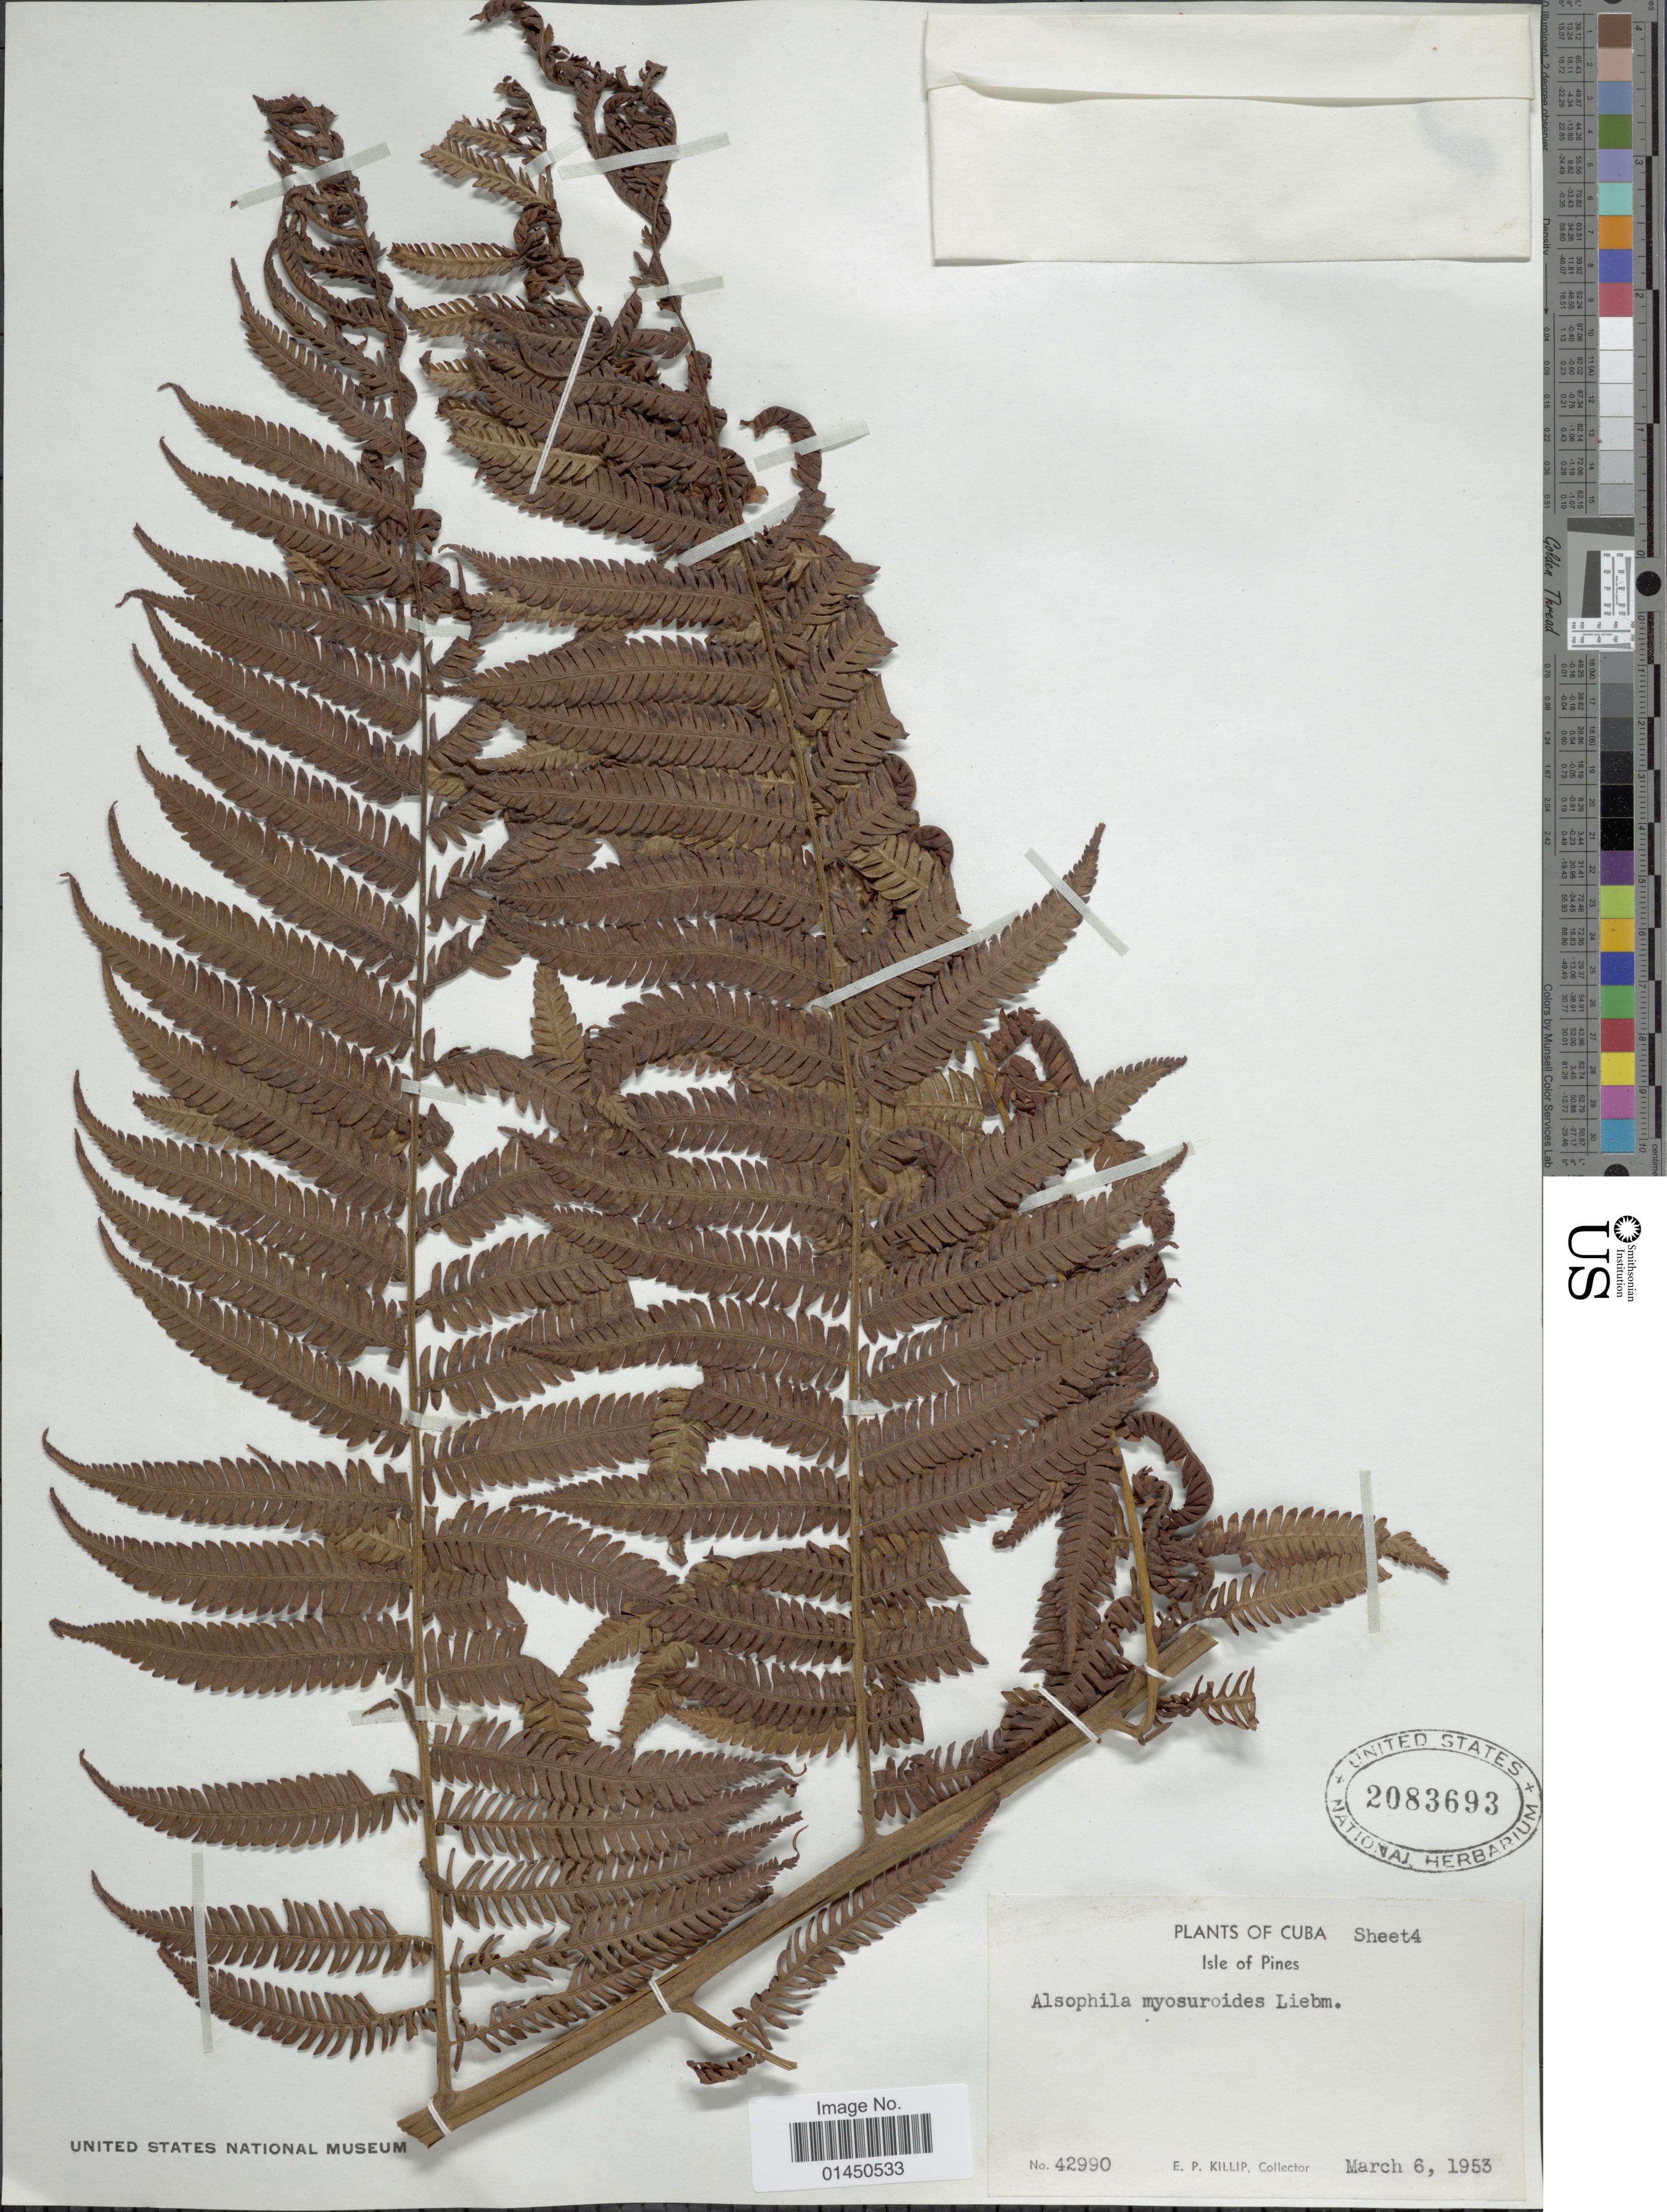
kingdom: Plantae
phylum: Tracheophyta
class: Polypodiopsida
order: Cyatheales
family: Cyatheaceae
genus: Cyathea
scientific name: Cyathea myosuriodes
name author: (Liebm.) Domin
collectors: E. P. Killip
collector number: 42990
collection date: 1953-03-06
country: Cuba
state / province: Isla de la Juventud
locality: Isle of Pines.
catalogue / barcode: US 2083693